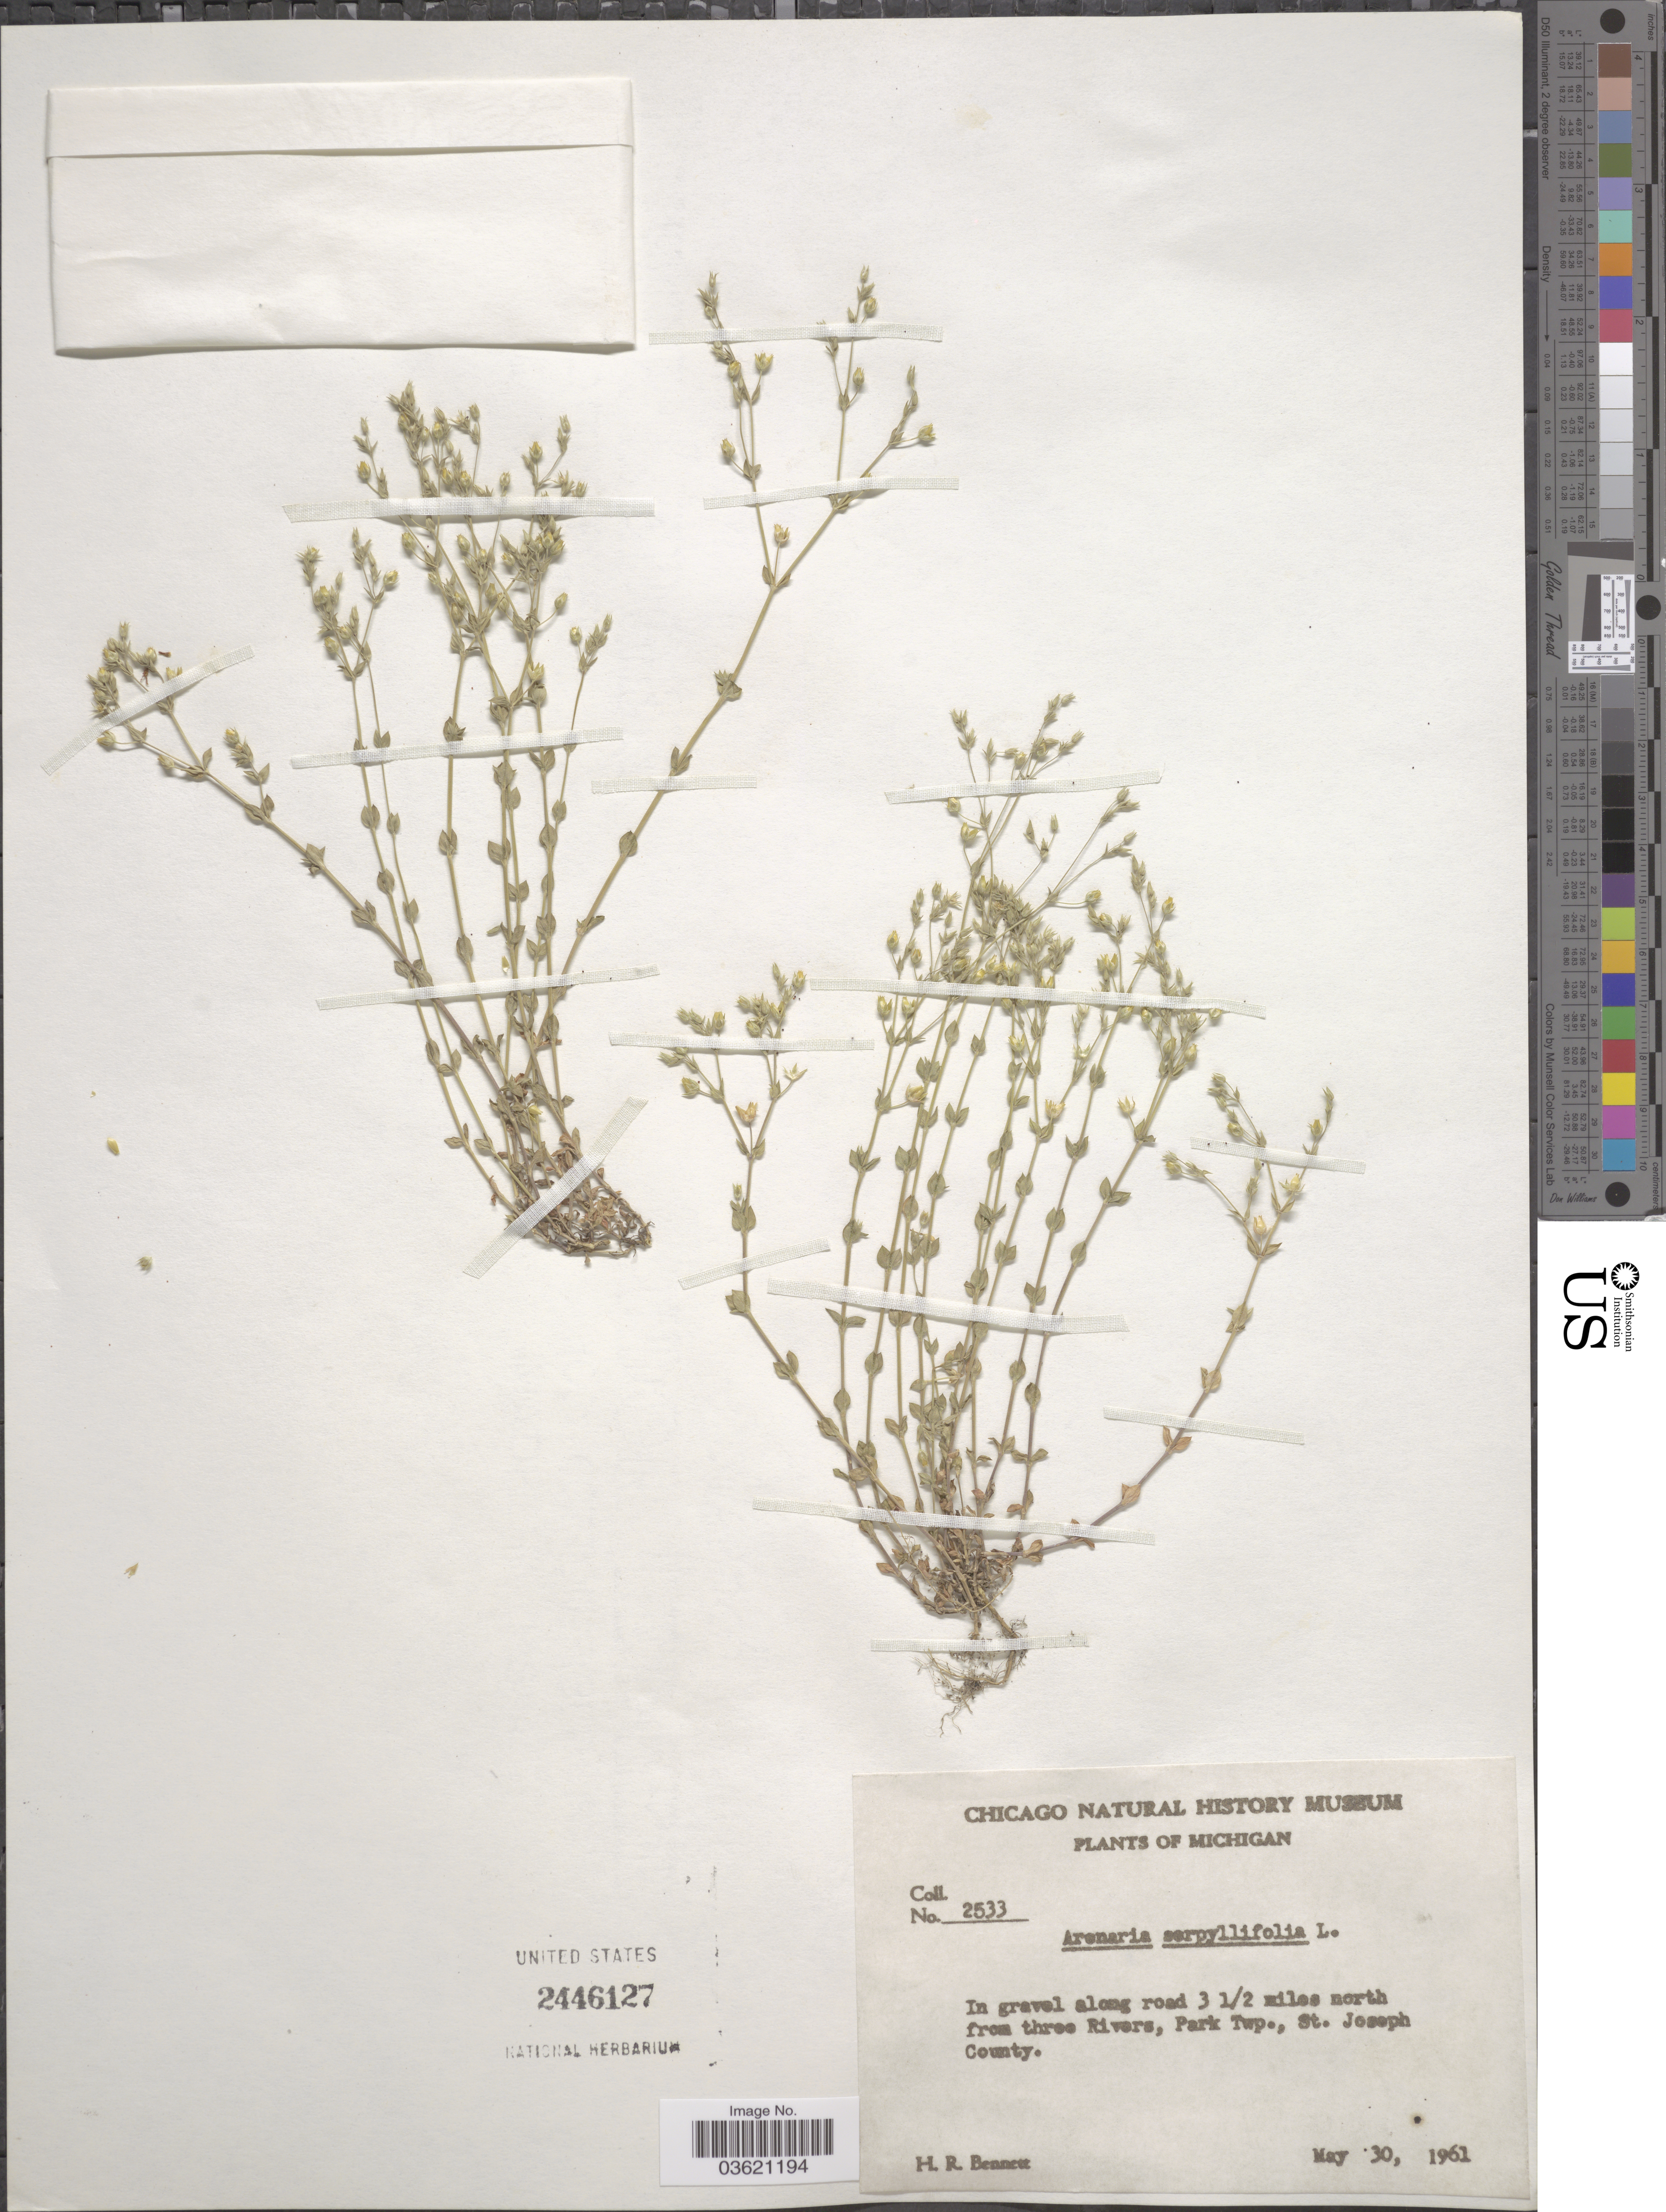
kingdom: Plantae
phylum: Tracheophyta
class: Magnoliopsida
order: Caryophyllales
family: Caryophyllaceae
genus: Arenaria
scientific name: Arenaria serpyllifolia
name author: L.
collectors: H. R. Bennett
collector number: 2533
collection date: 1961-05-30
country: United States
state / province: Michigan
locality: In gravel along road 3½ miles north from three Rivers, Park Twp., St. Joseph County.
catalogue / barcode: US 2446127